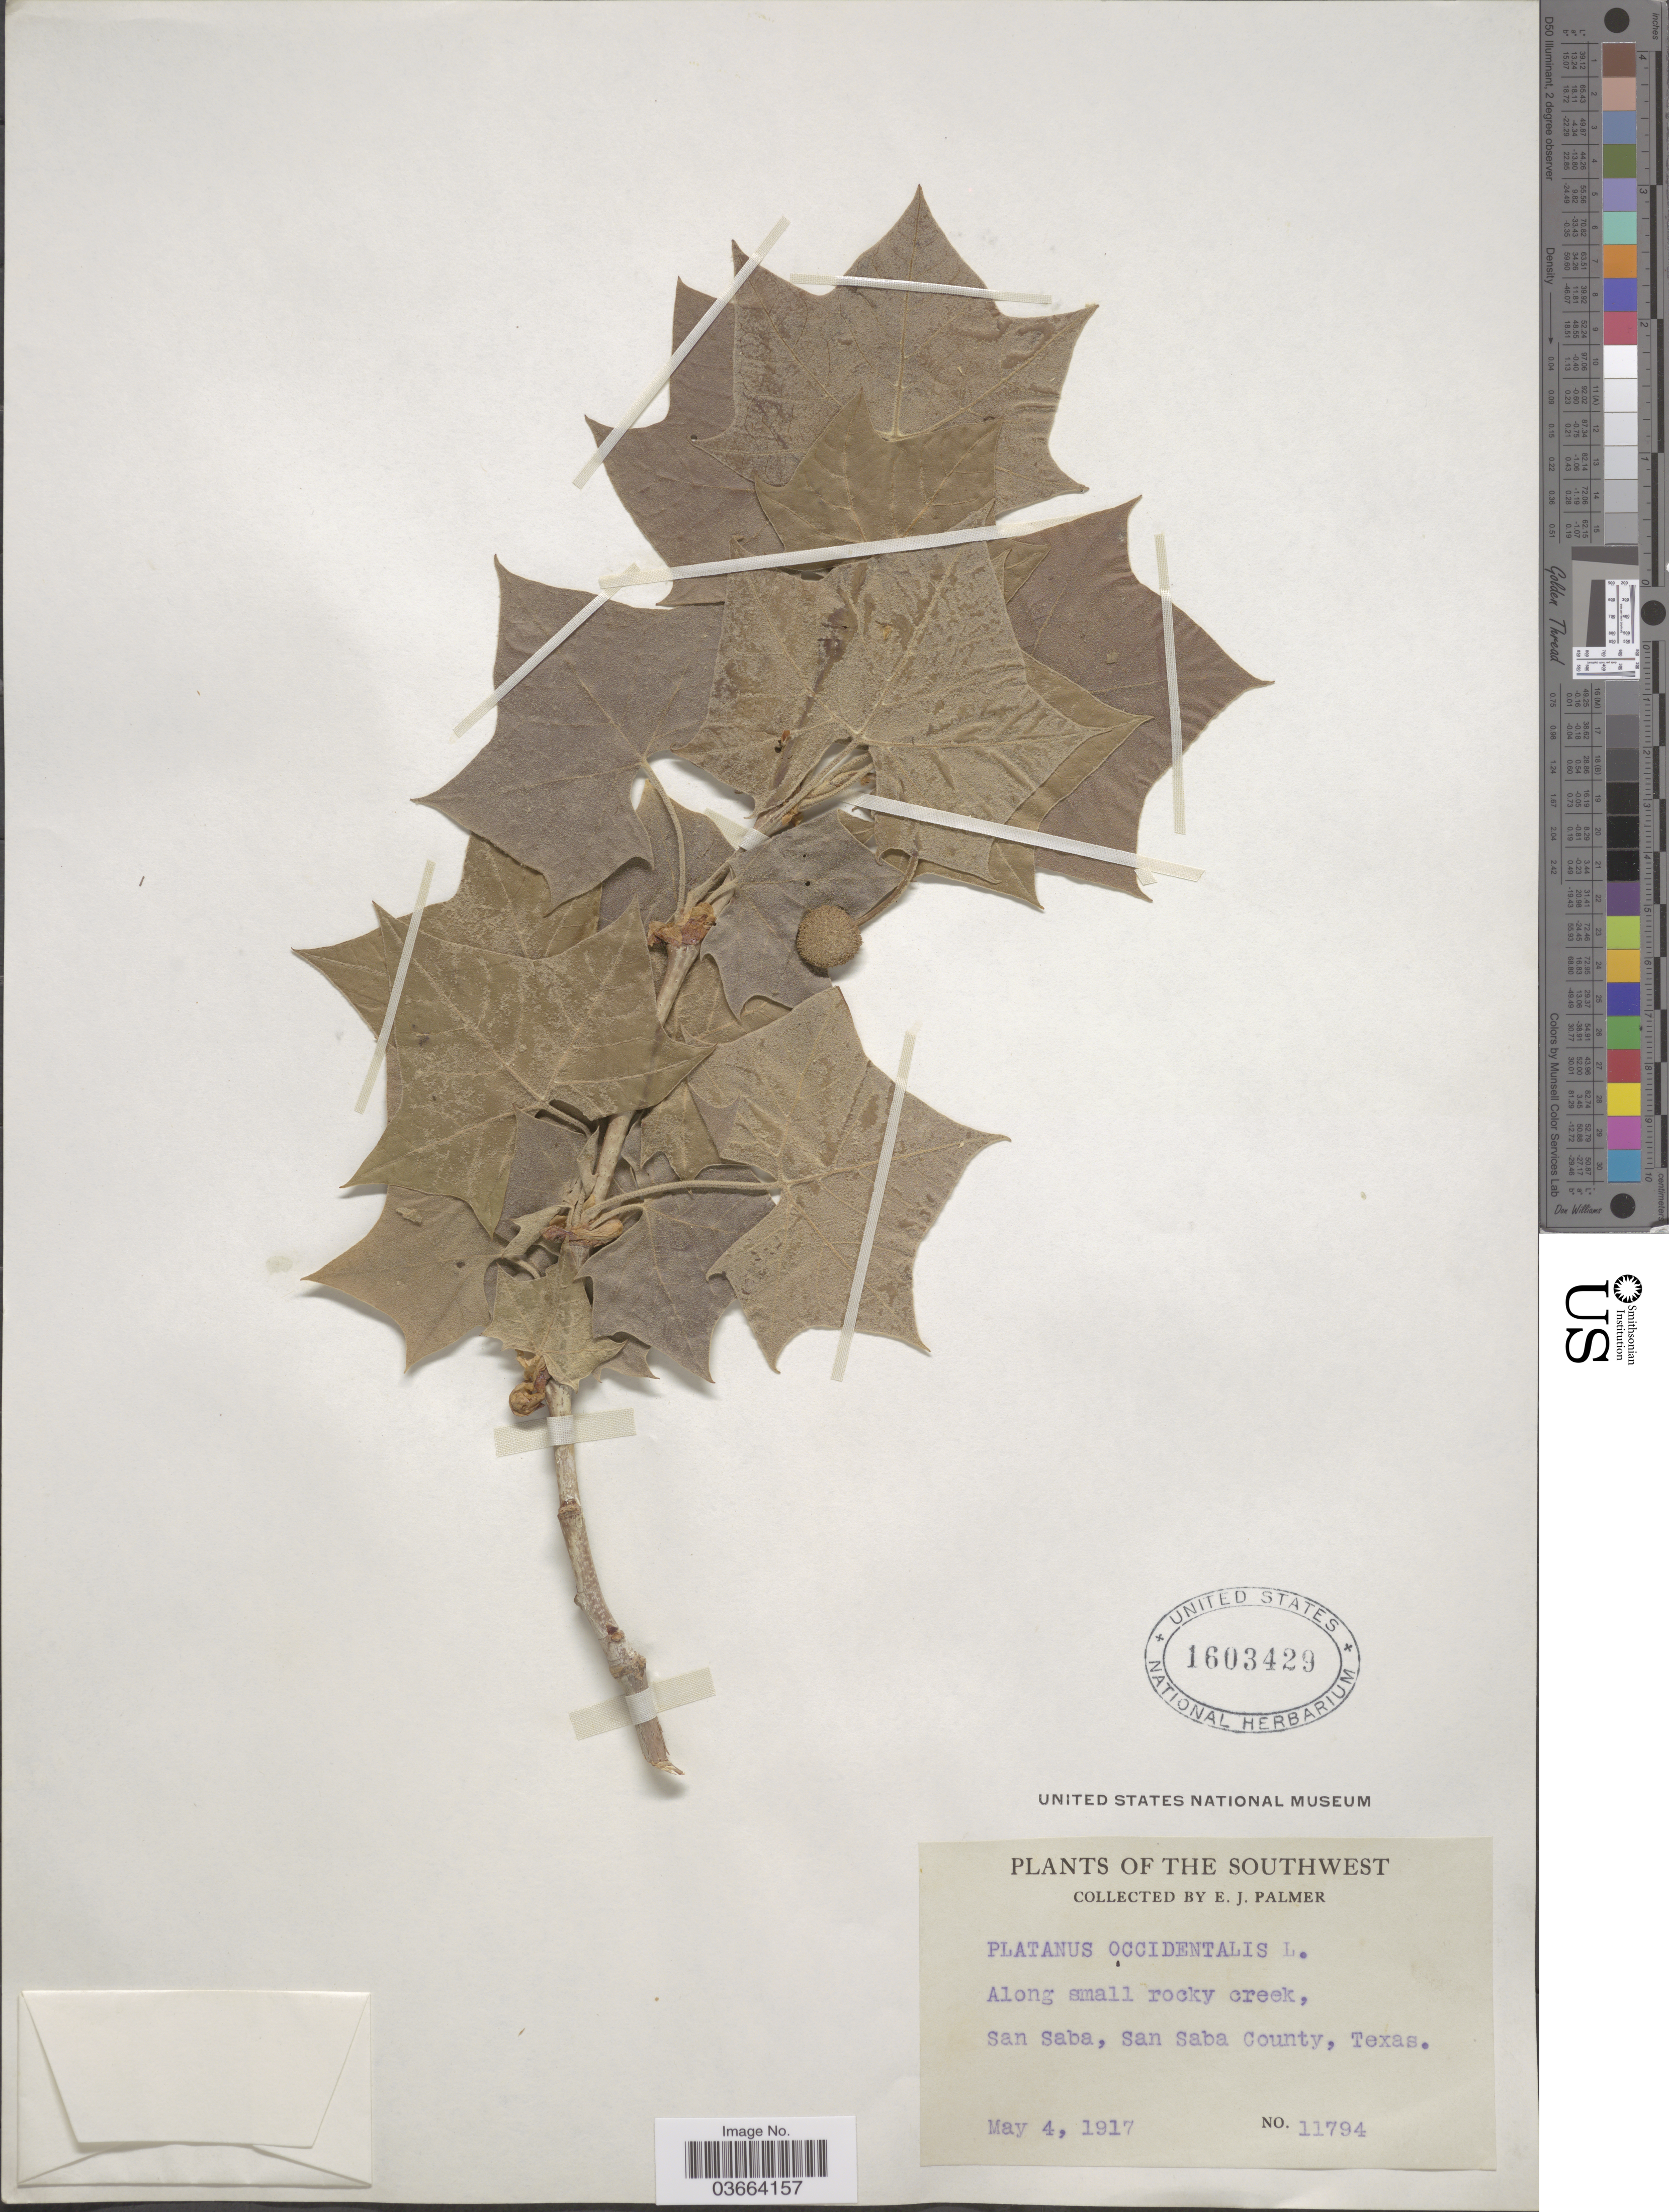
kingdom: Plantae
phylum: Tracheophyta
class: Magnoliopsida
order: Proteales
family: Platanaceae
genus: Platanus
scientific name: Platanus occidentalis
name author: L.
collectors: E. J. Palmer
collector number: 11794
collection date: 1917-05-04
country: United States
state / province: Texas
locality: Southwest. Along small rocky creek, San Saba, San Saba County.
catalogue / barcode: US 1603429